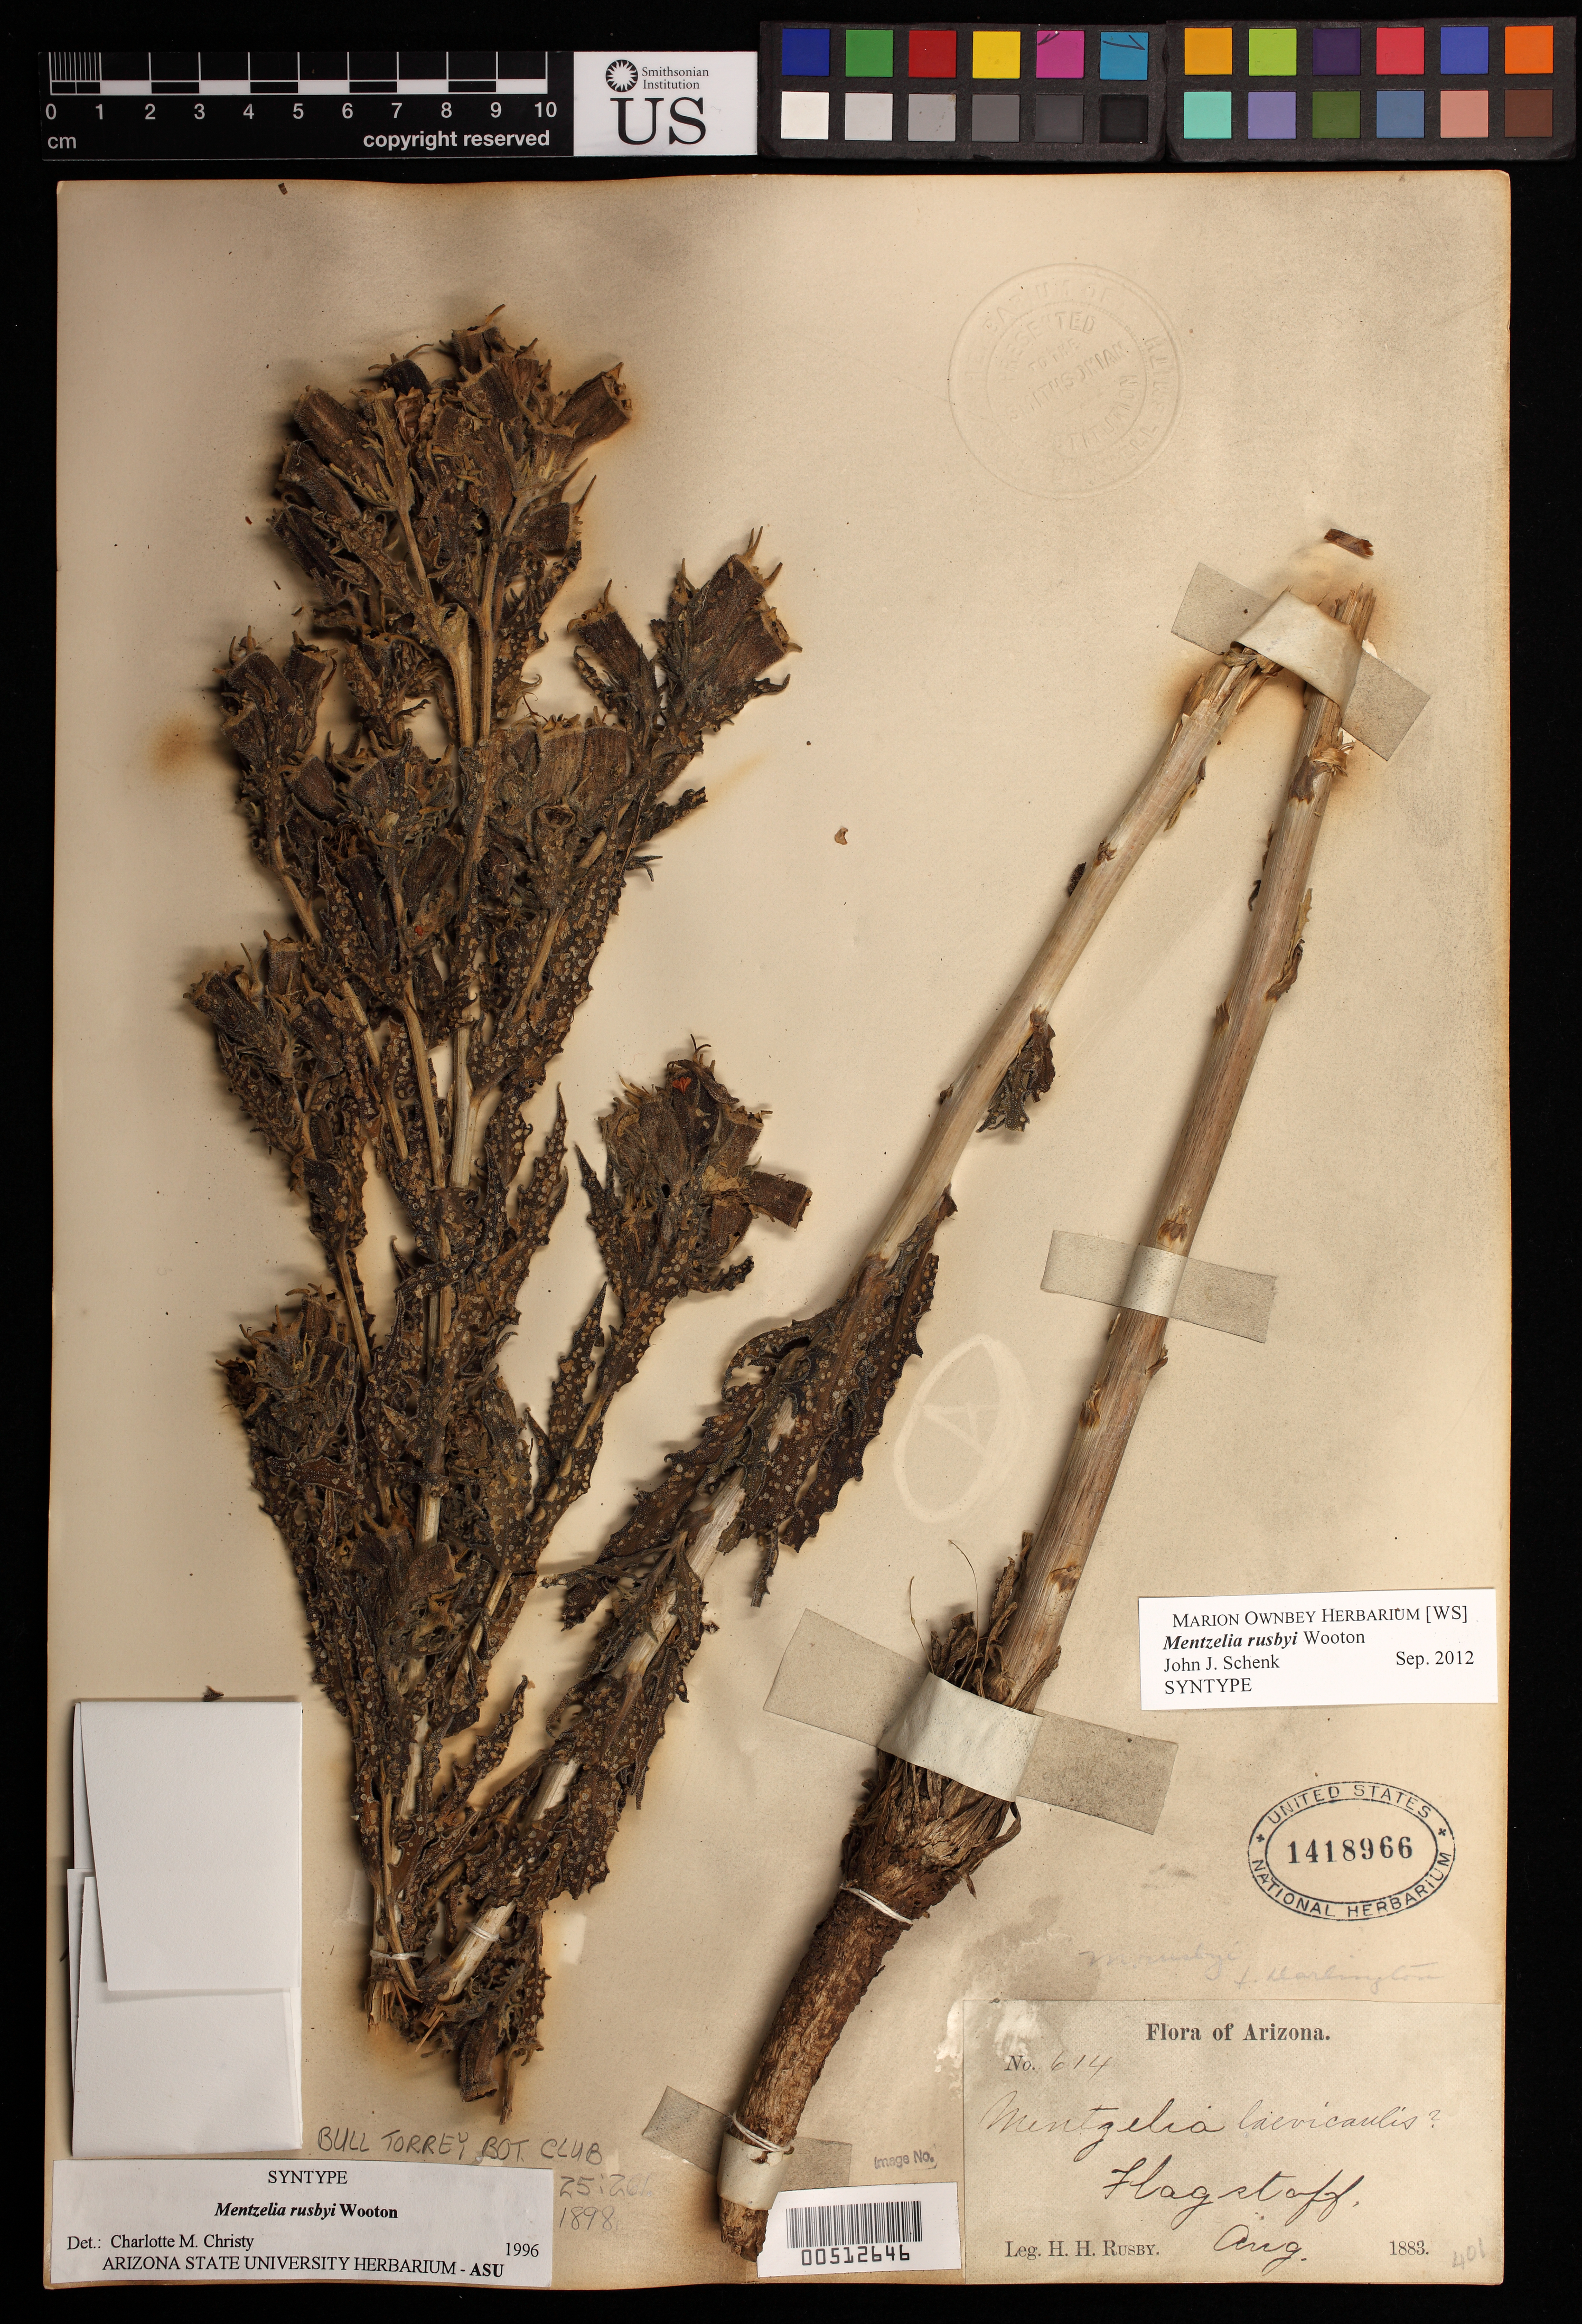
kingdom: Plantae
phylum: Tracheophyta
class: Magnoliopsida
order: Cornales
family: Loasaceae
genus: Mentzelia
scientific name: Mentzelia rusbyi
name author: Wooton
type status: Syntype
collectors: H. H. Rusby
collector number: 614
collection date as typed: Aug 1883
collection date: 1883-08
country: United States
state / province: Arizona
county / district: Coconino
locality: Flagstaff.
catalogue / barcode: US 1418966